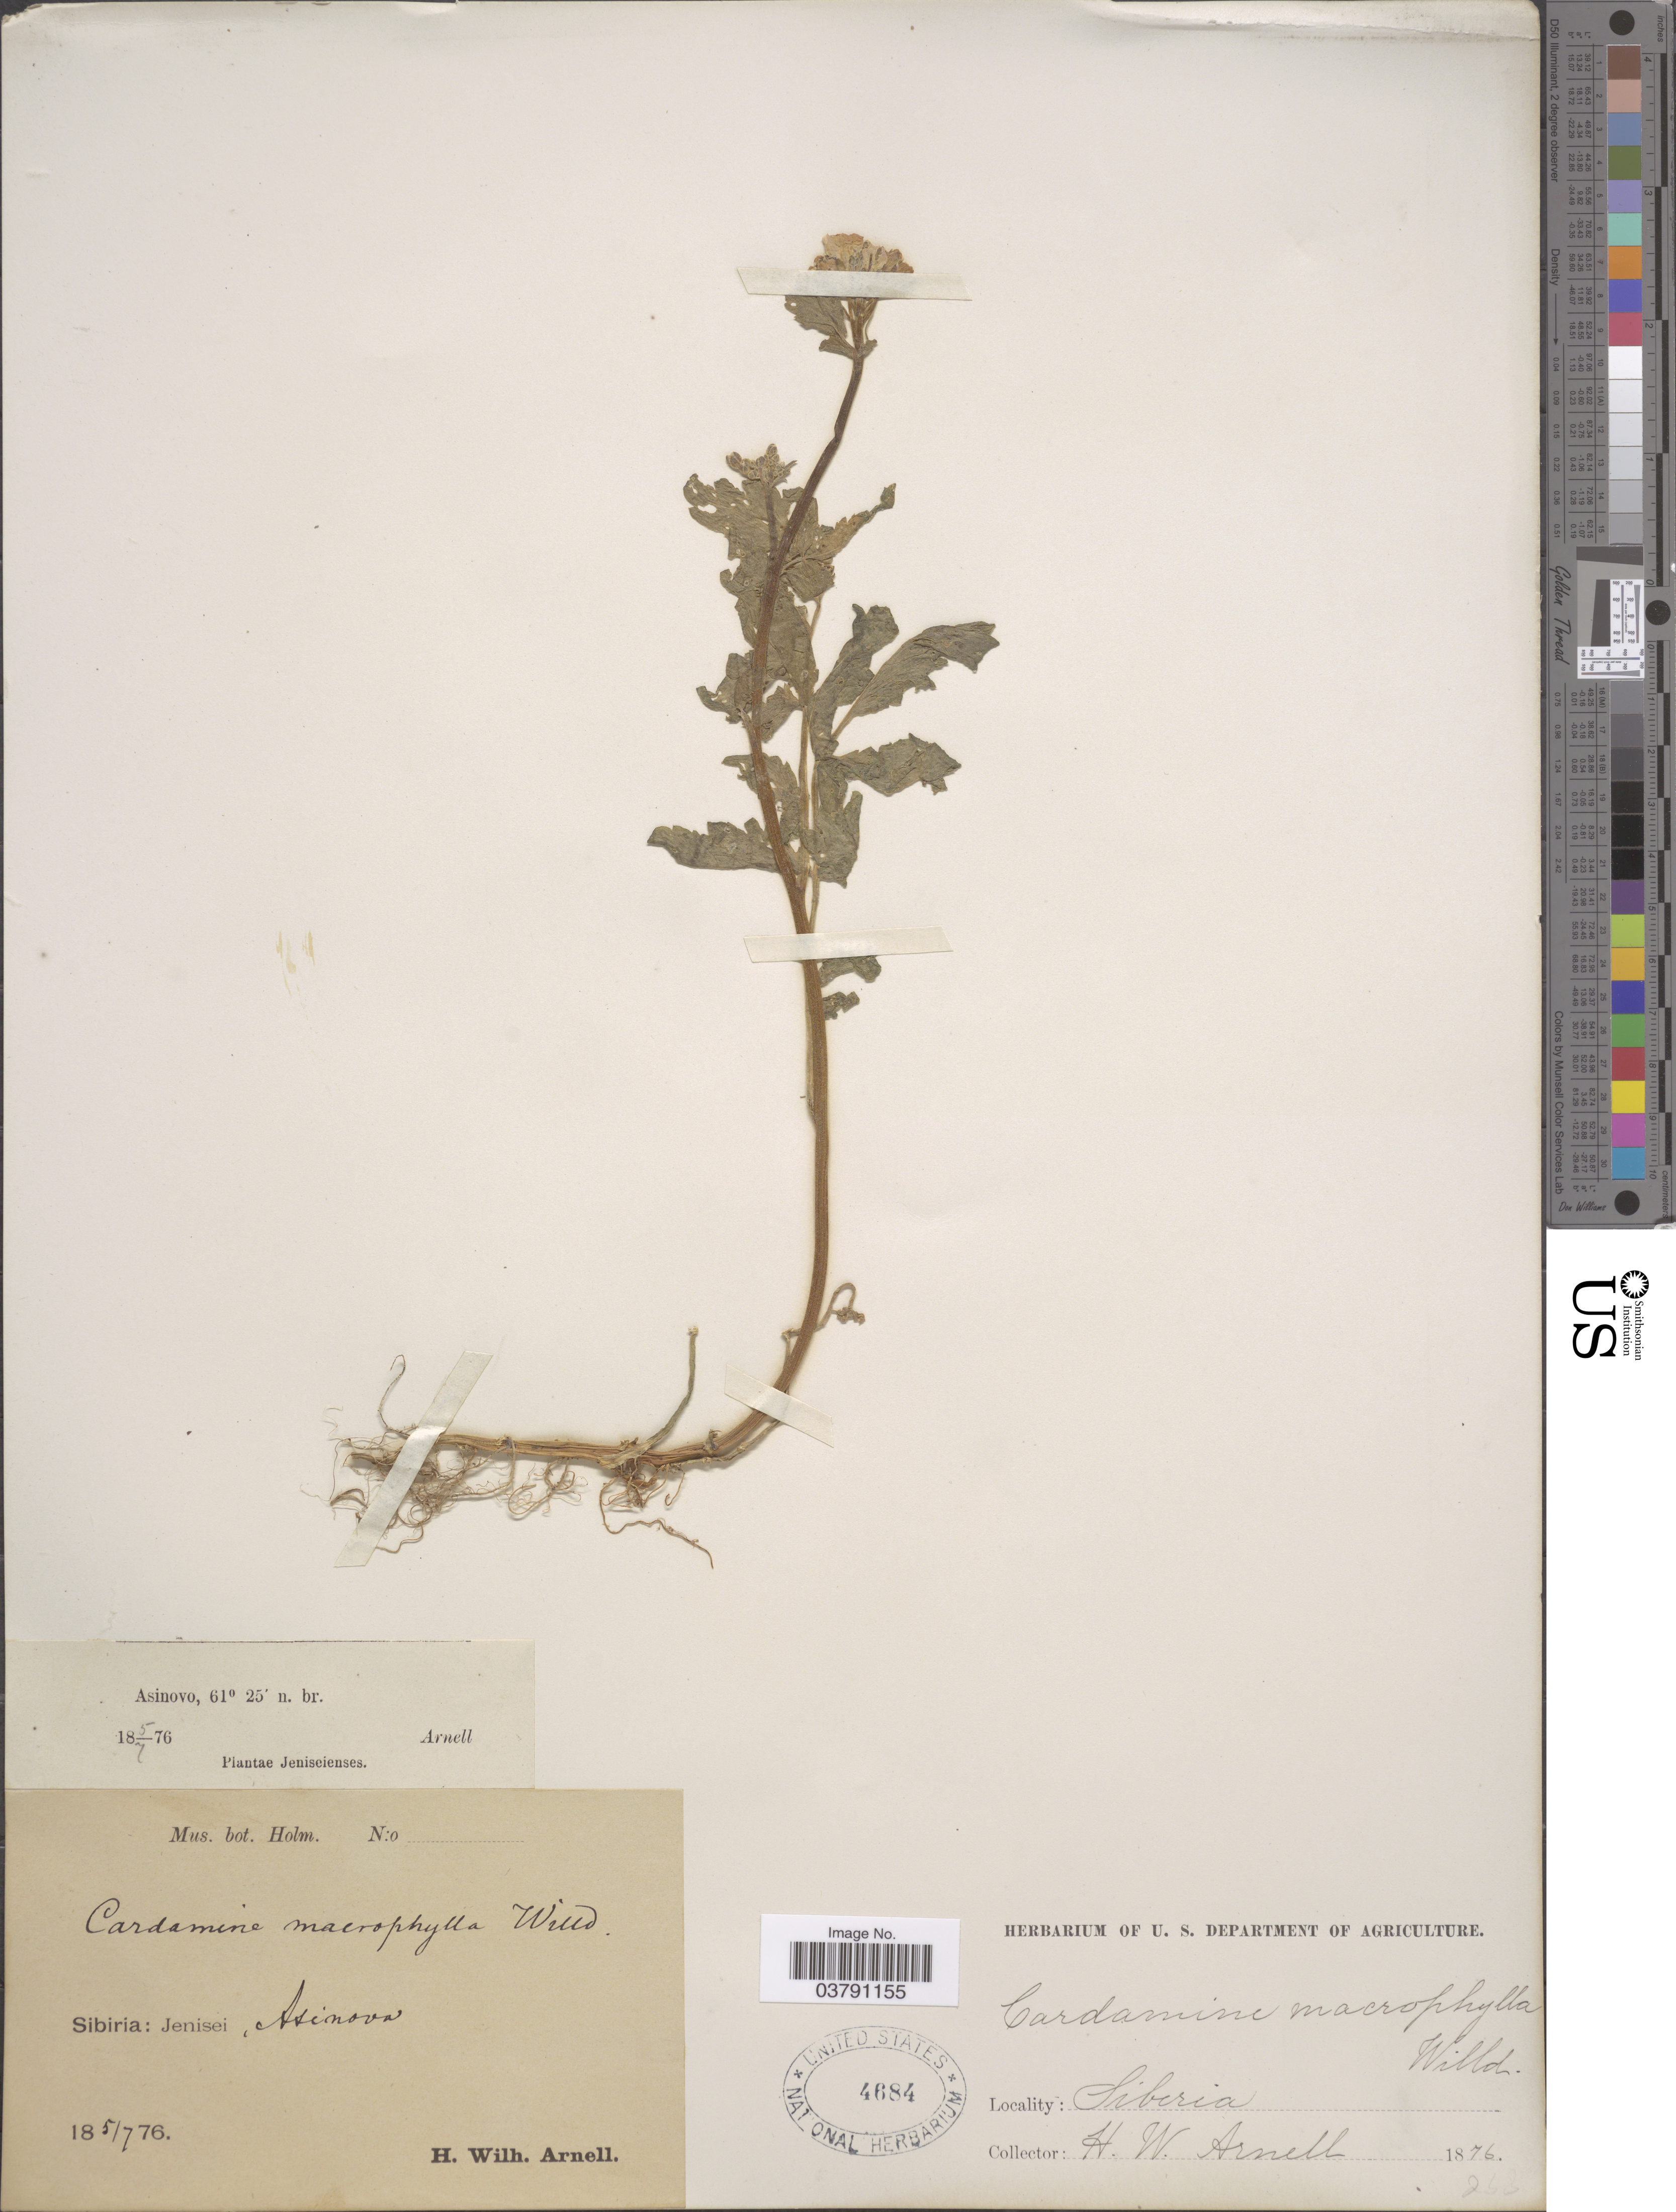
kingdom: Plantae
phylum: Tracheophyta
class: Magnoliopsida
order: Brassicales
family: Brassicaceae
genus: Cardamine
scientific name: Cardamine macrophylla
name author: Willd.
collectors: H. W. Arnell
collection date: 1876-07-05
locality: Sibiria: Jenisei, Asinova.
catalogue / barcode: US 4684